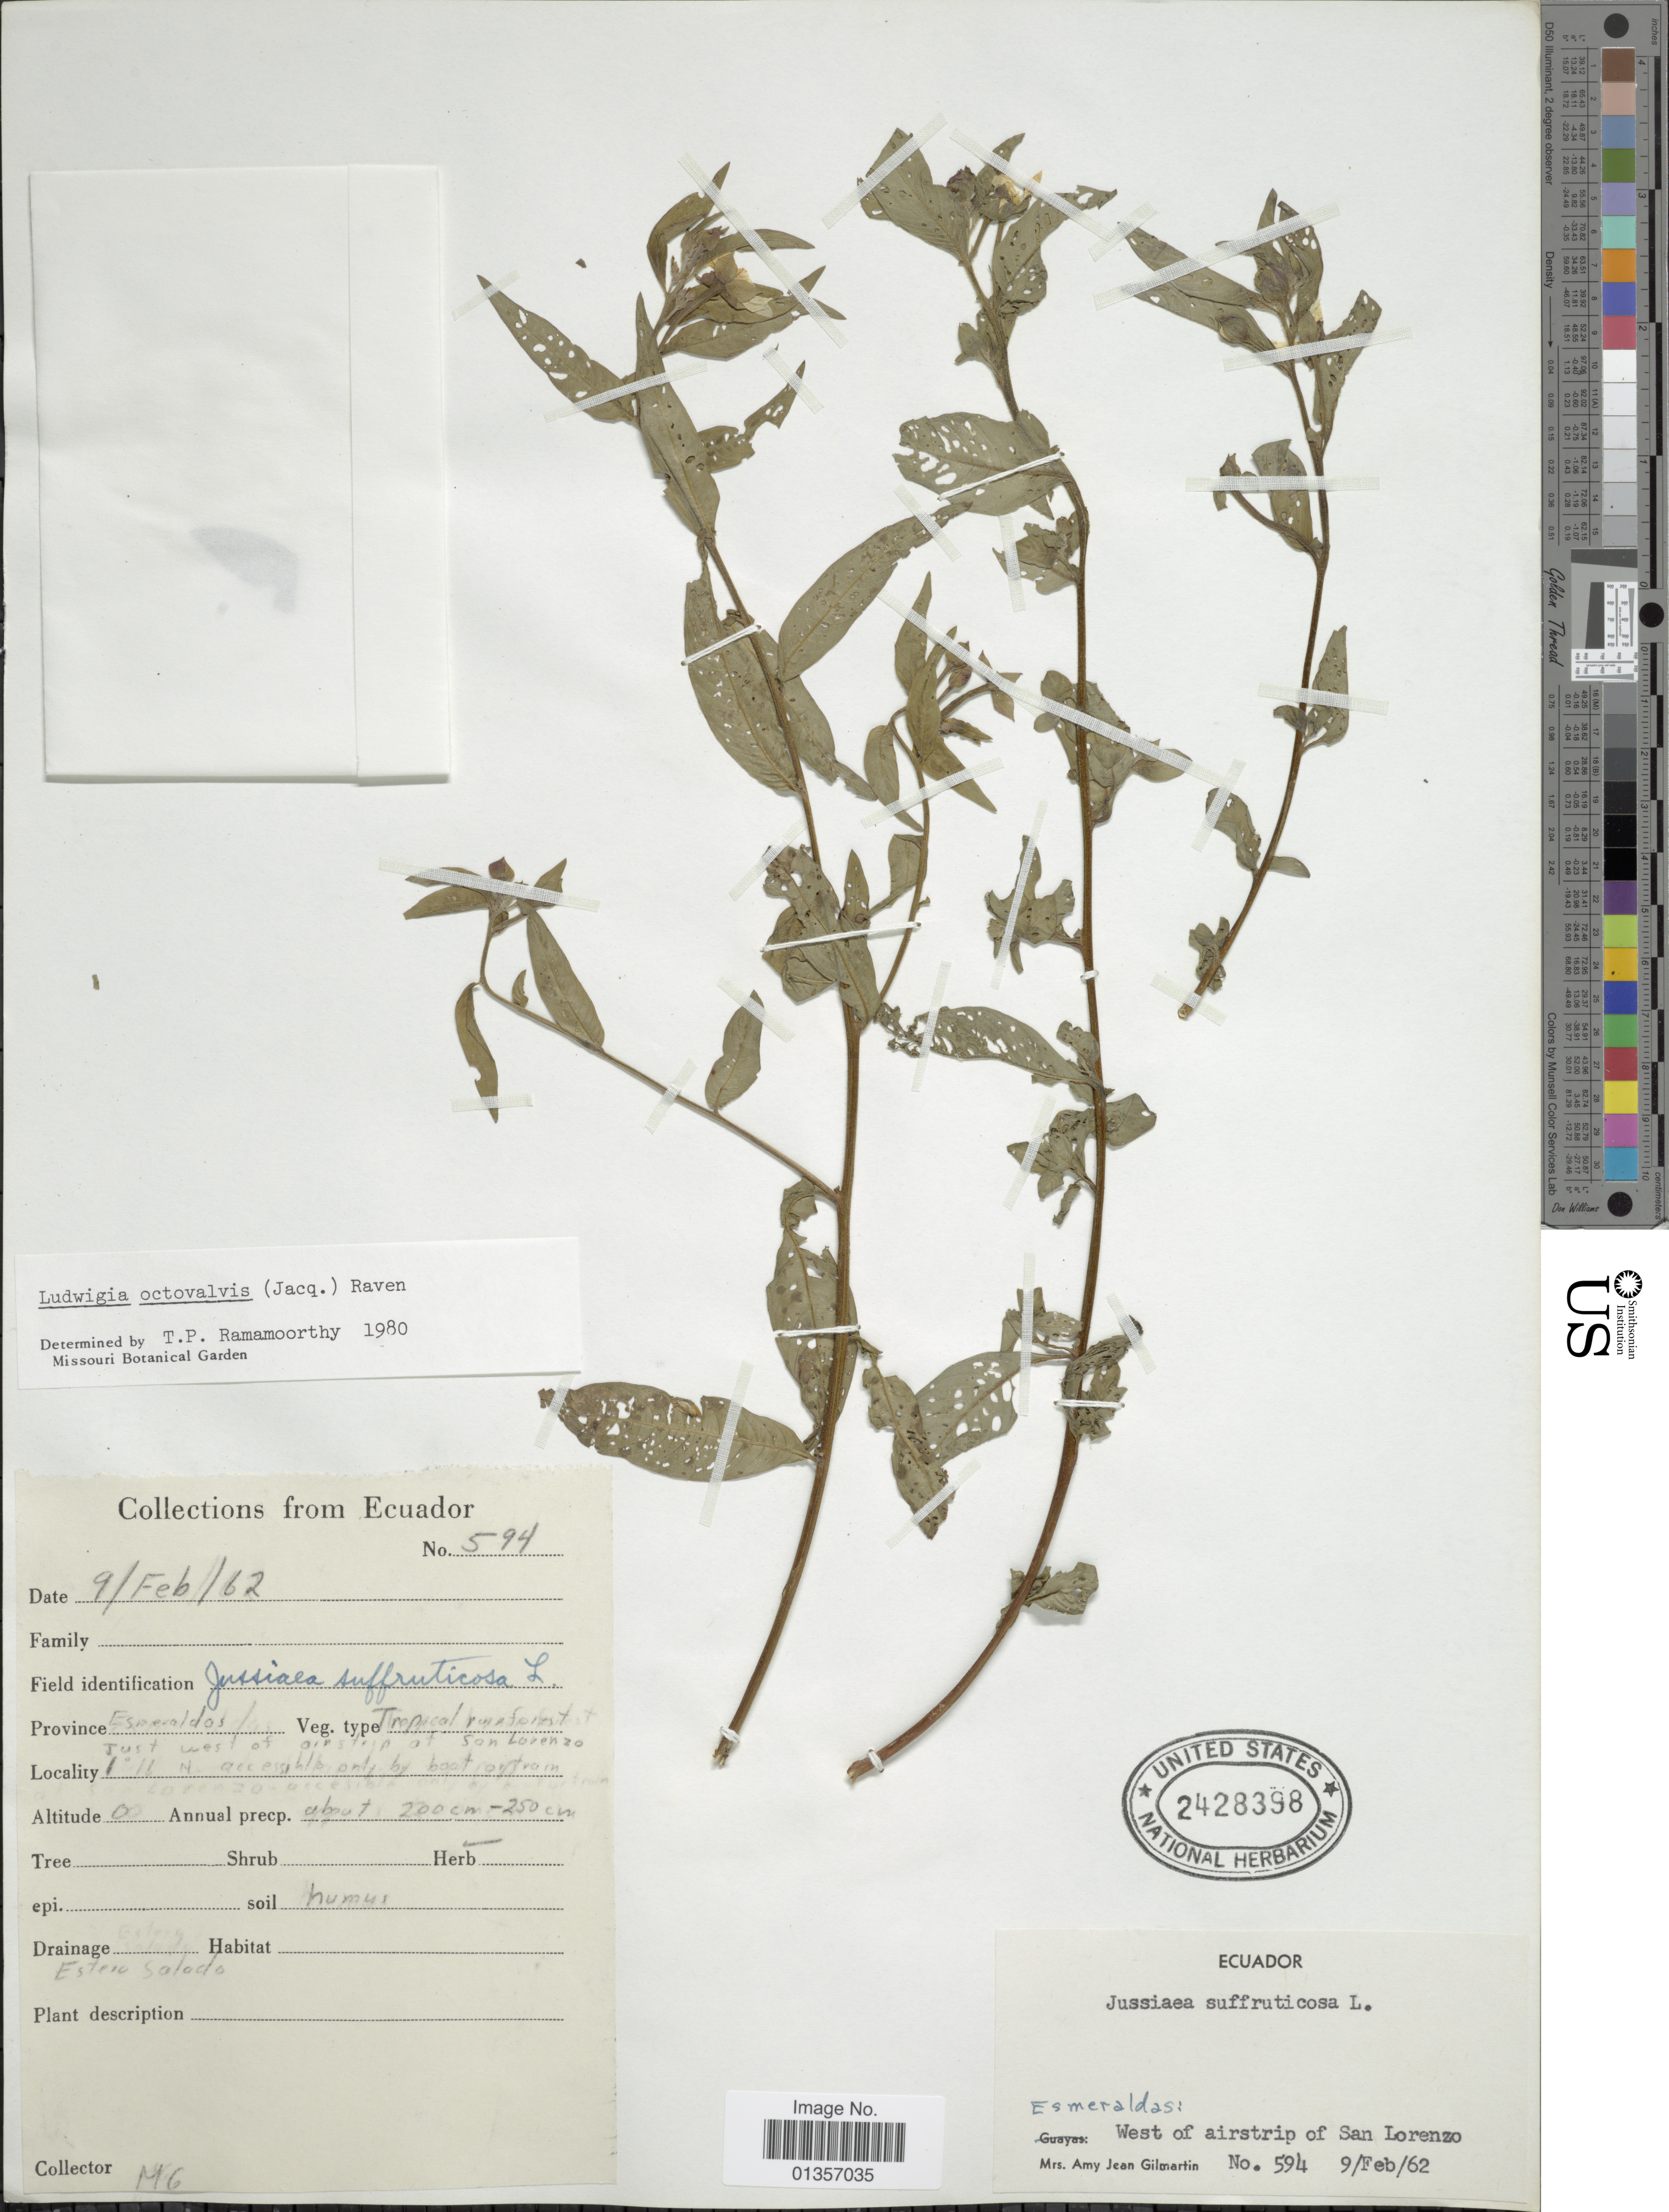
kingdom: Plantae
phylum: Tracheophyta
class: Magnoliopsida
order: Myrtales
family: Onagraceae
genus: Ludwigia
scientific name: Ludwigia octovalvis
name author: (Jacq.) P.H. Raven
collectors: A. J. Gilmartin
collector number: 594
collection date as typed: Transcribed d/m/y: 9/2/62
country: Ecuador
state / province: Esmeraldas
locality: West of airstrip of San Lorenzo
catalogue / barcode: US 2428398